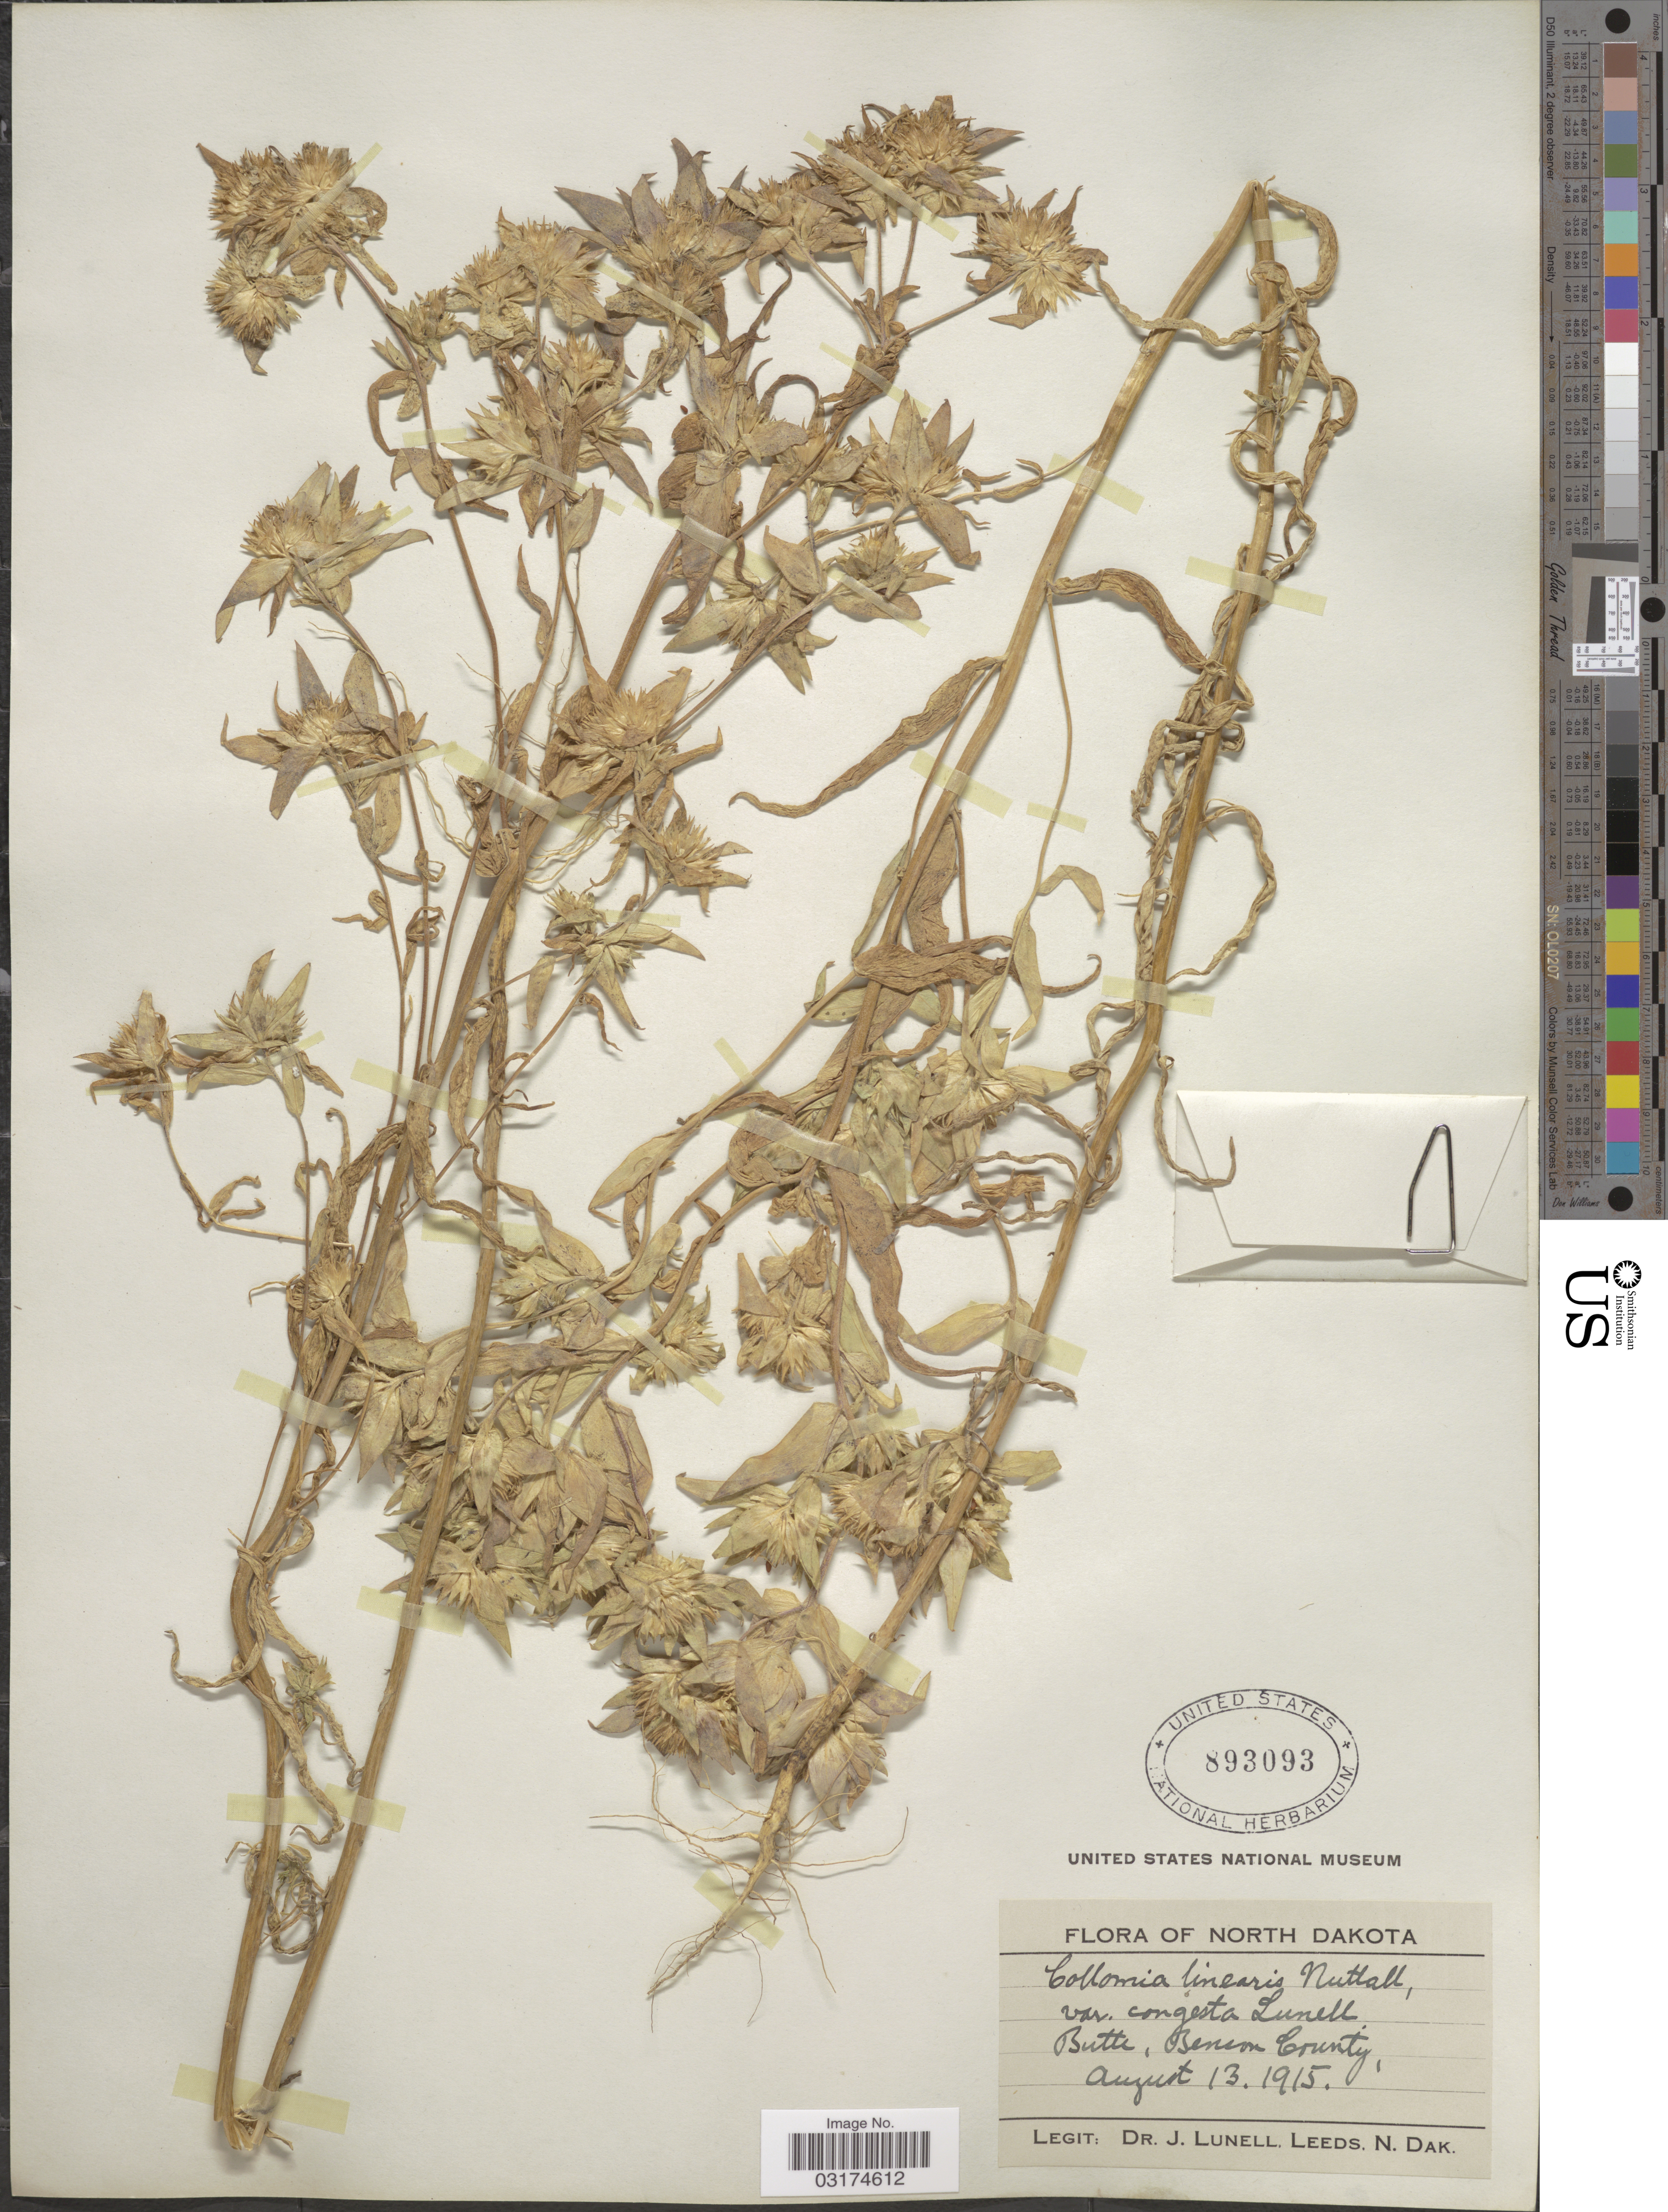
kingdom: Plantae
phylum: Tracheophyta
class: Magnoliopsida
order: Ericales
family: Polemoniaceae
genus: Collomia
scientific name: Collomia linearis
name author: Nutt.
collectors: J. Lunell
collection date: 1915-08-13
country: United States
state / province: North Dakota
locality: Butte, Benson County.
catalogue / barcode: US 893093